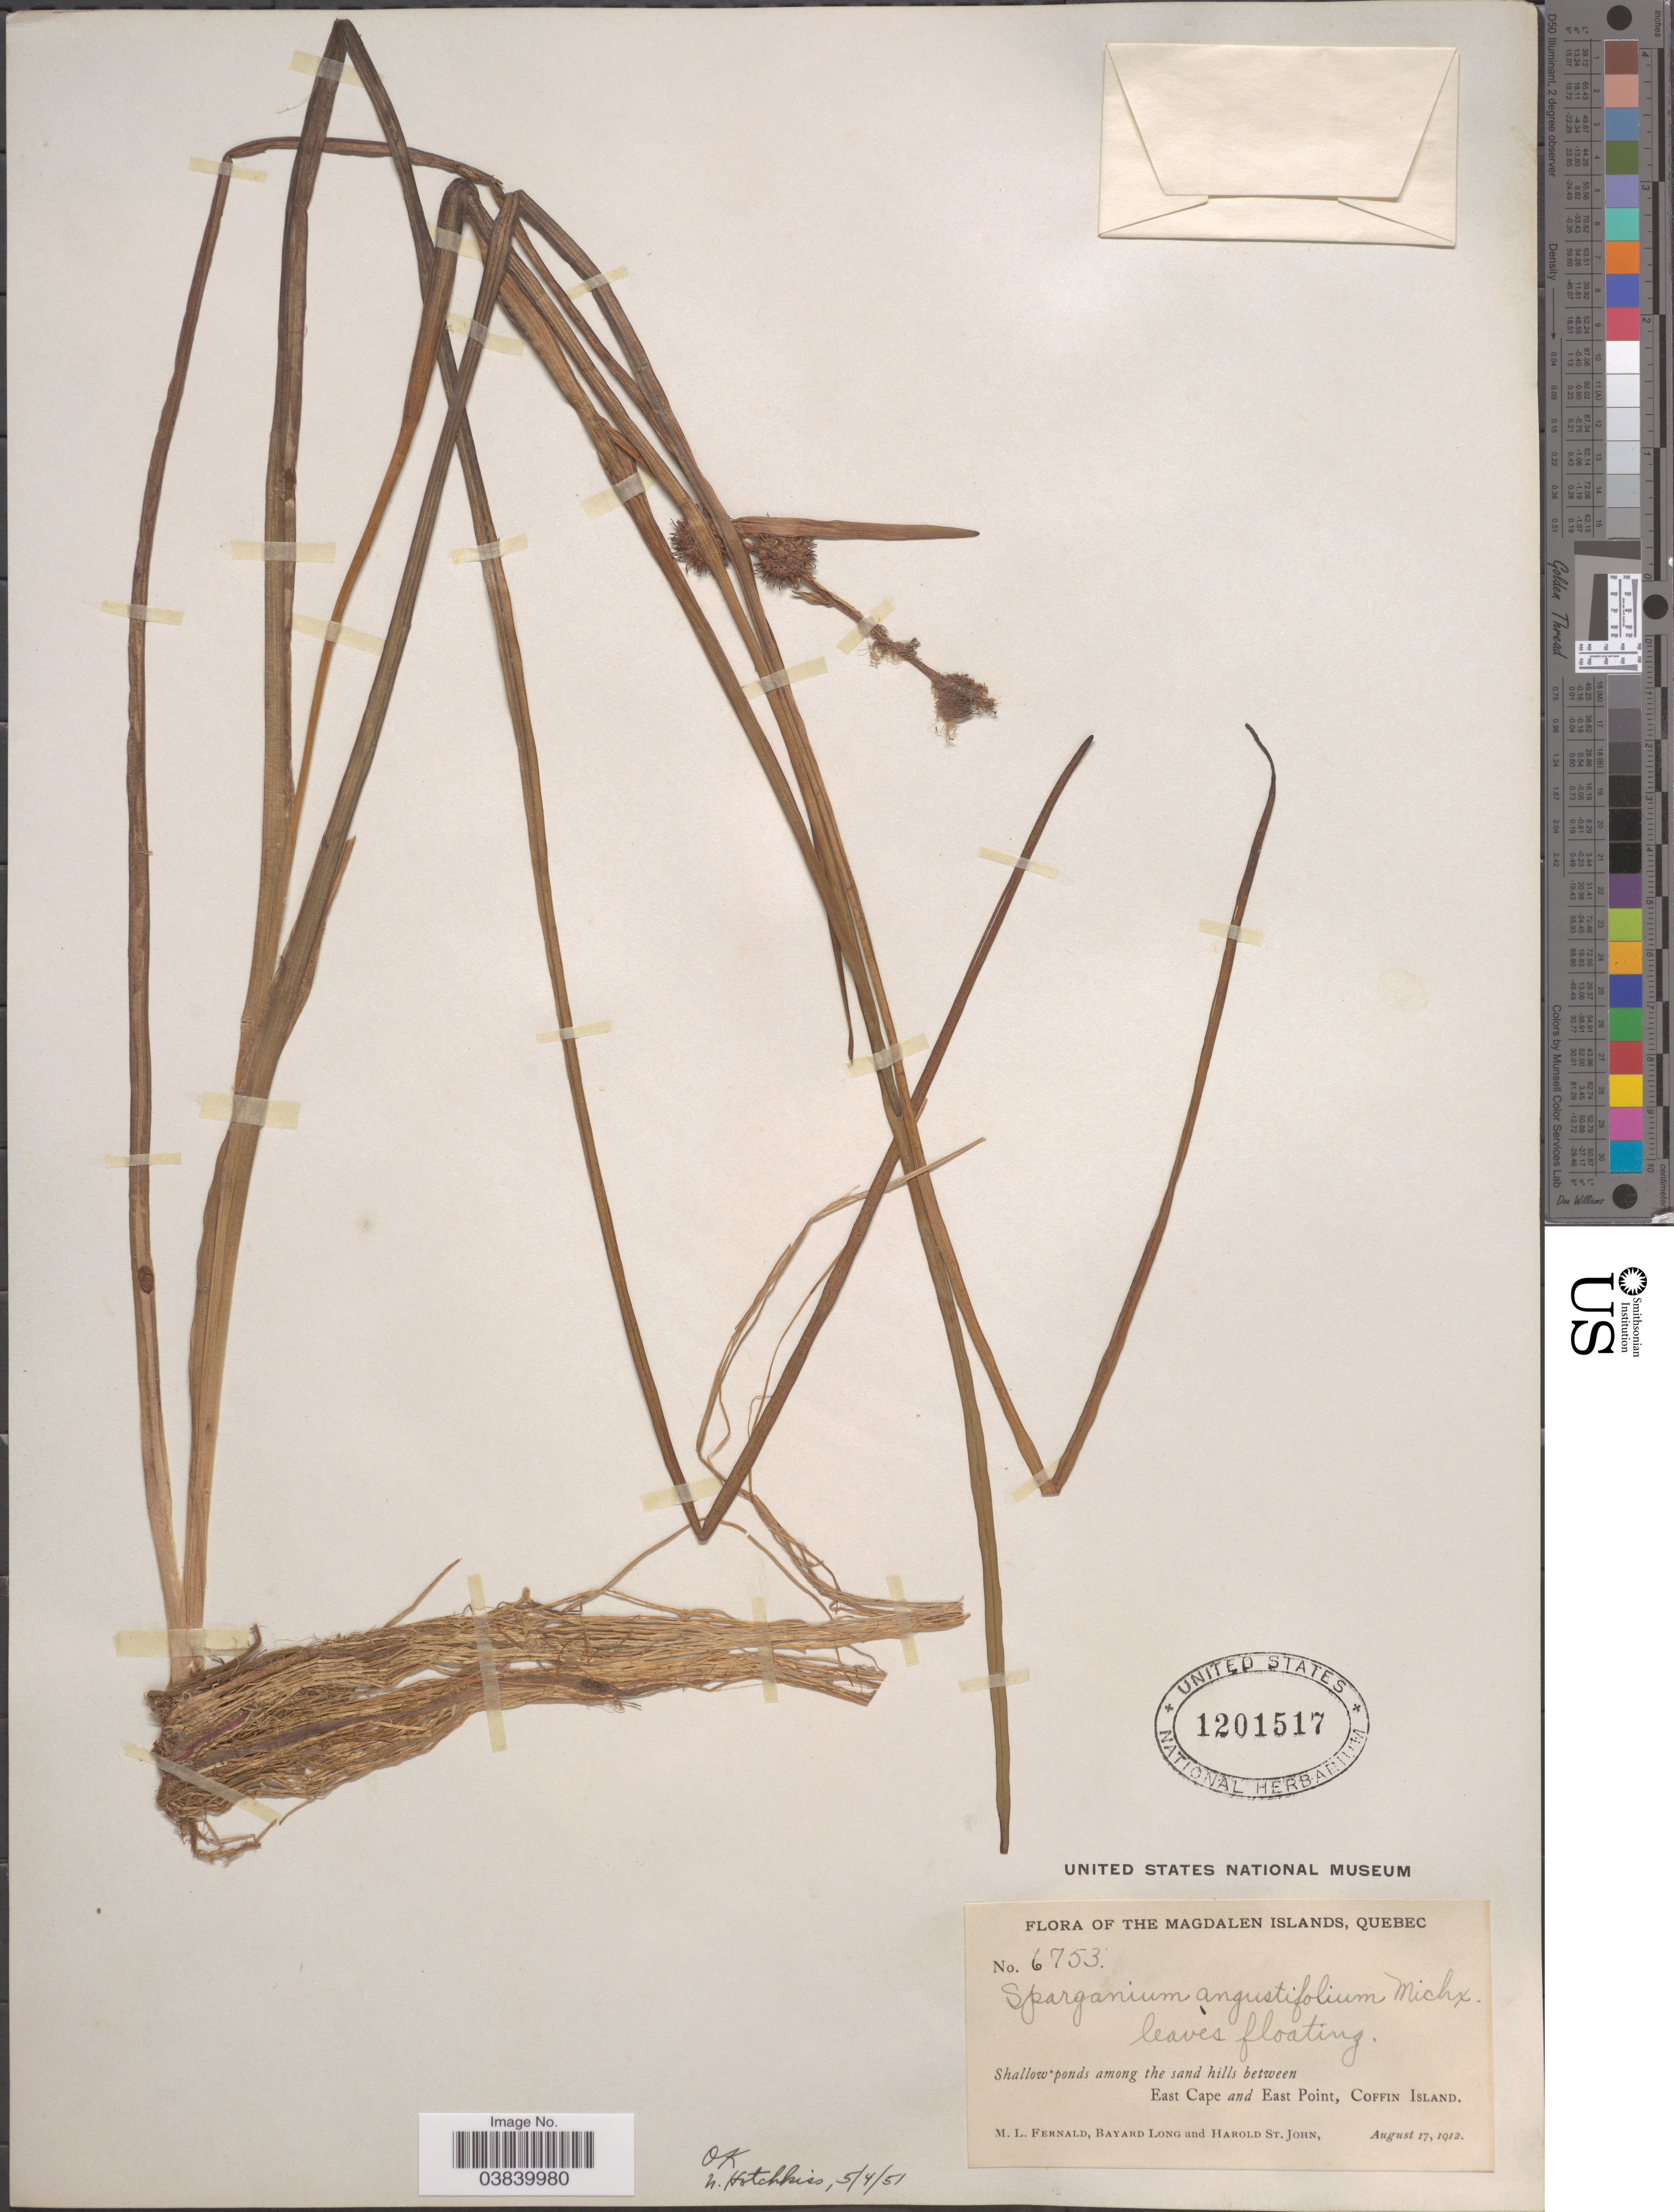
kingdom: Plantae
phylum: Tracheophyta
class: Liliopsida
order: Poales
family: Typhaceae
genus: Sparganium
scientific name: Sparganium angustifolium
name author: Michx.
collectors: M. L. Fernald, B. Long & H. St. John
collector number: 6753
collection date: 1912-08-17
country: Canada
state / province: Quebec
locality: Magdalen Islands, among the sand hills between East Cape and East Point, Coffin Island.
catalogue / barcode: US 1201517